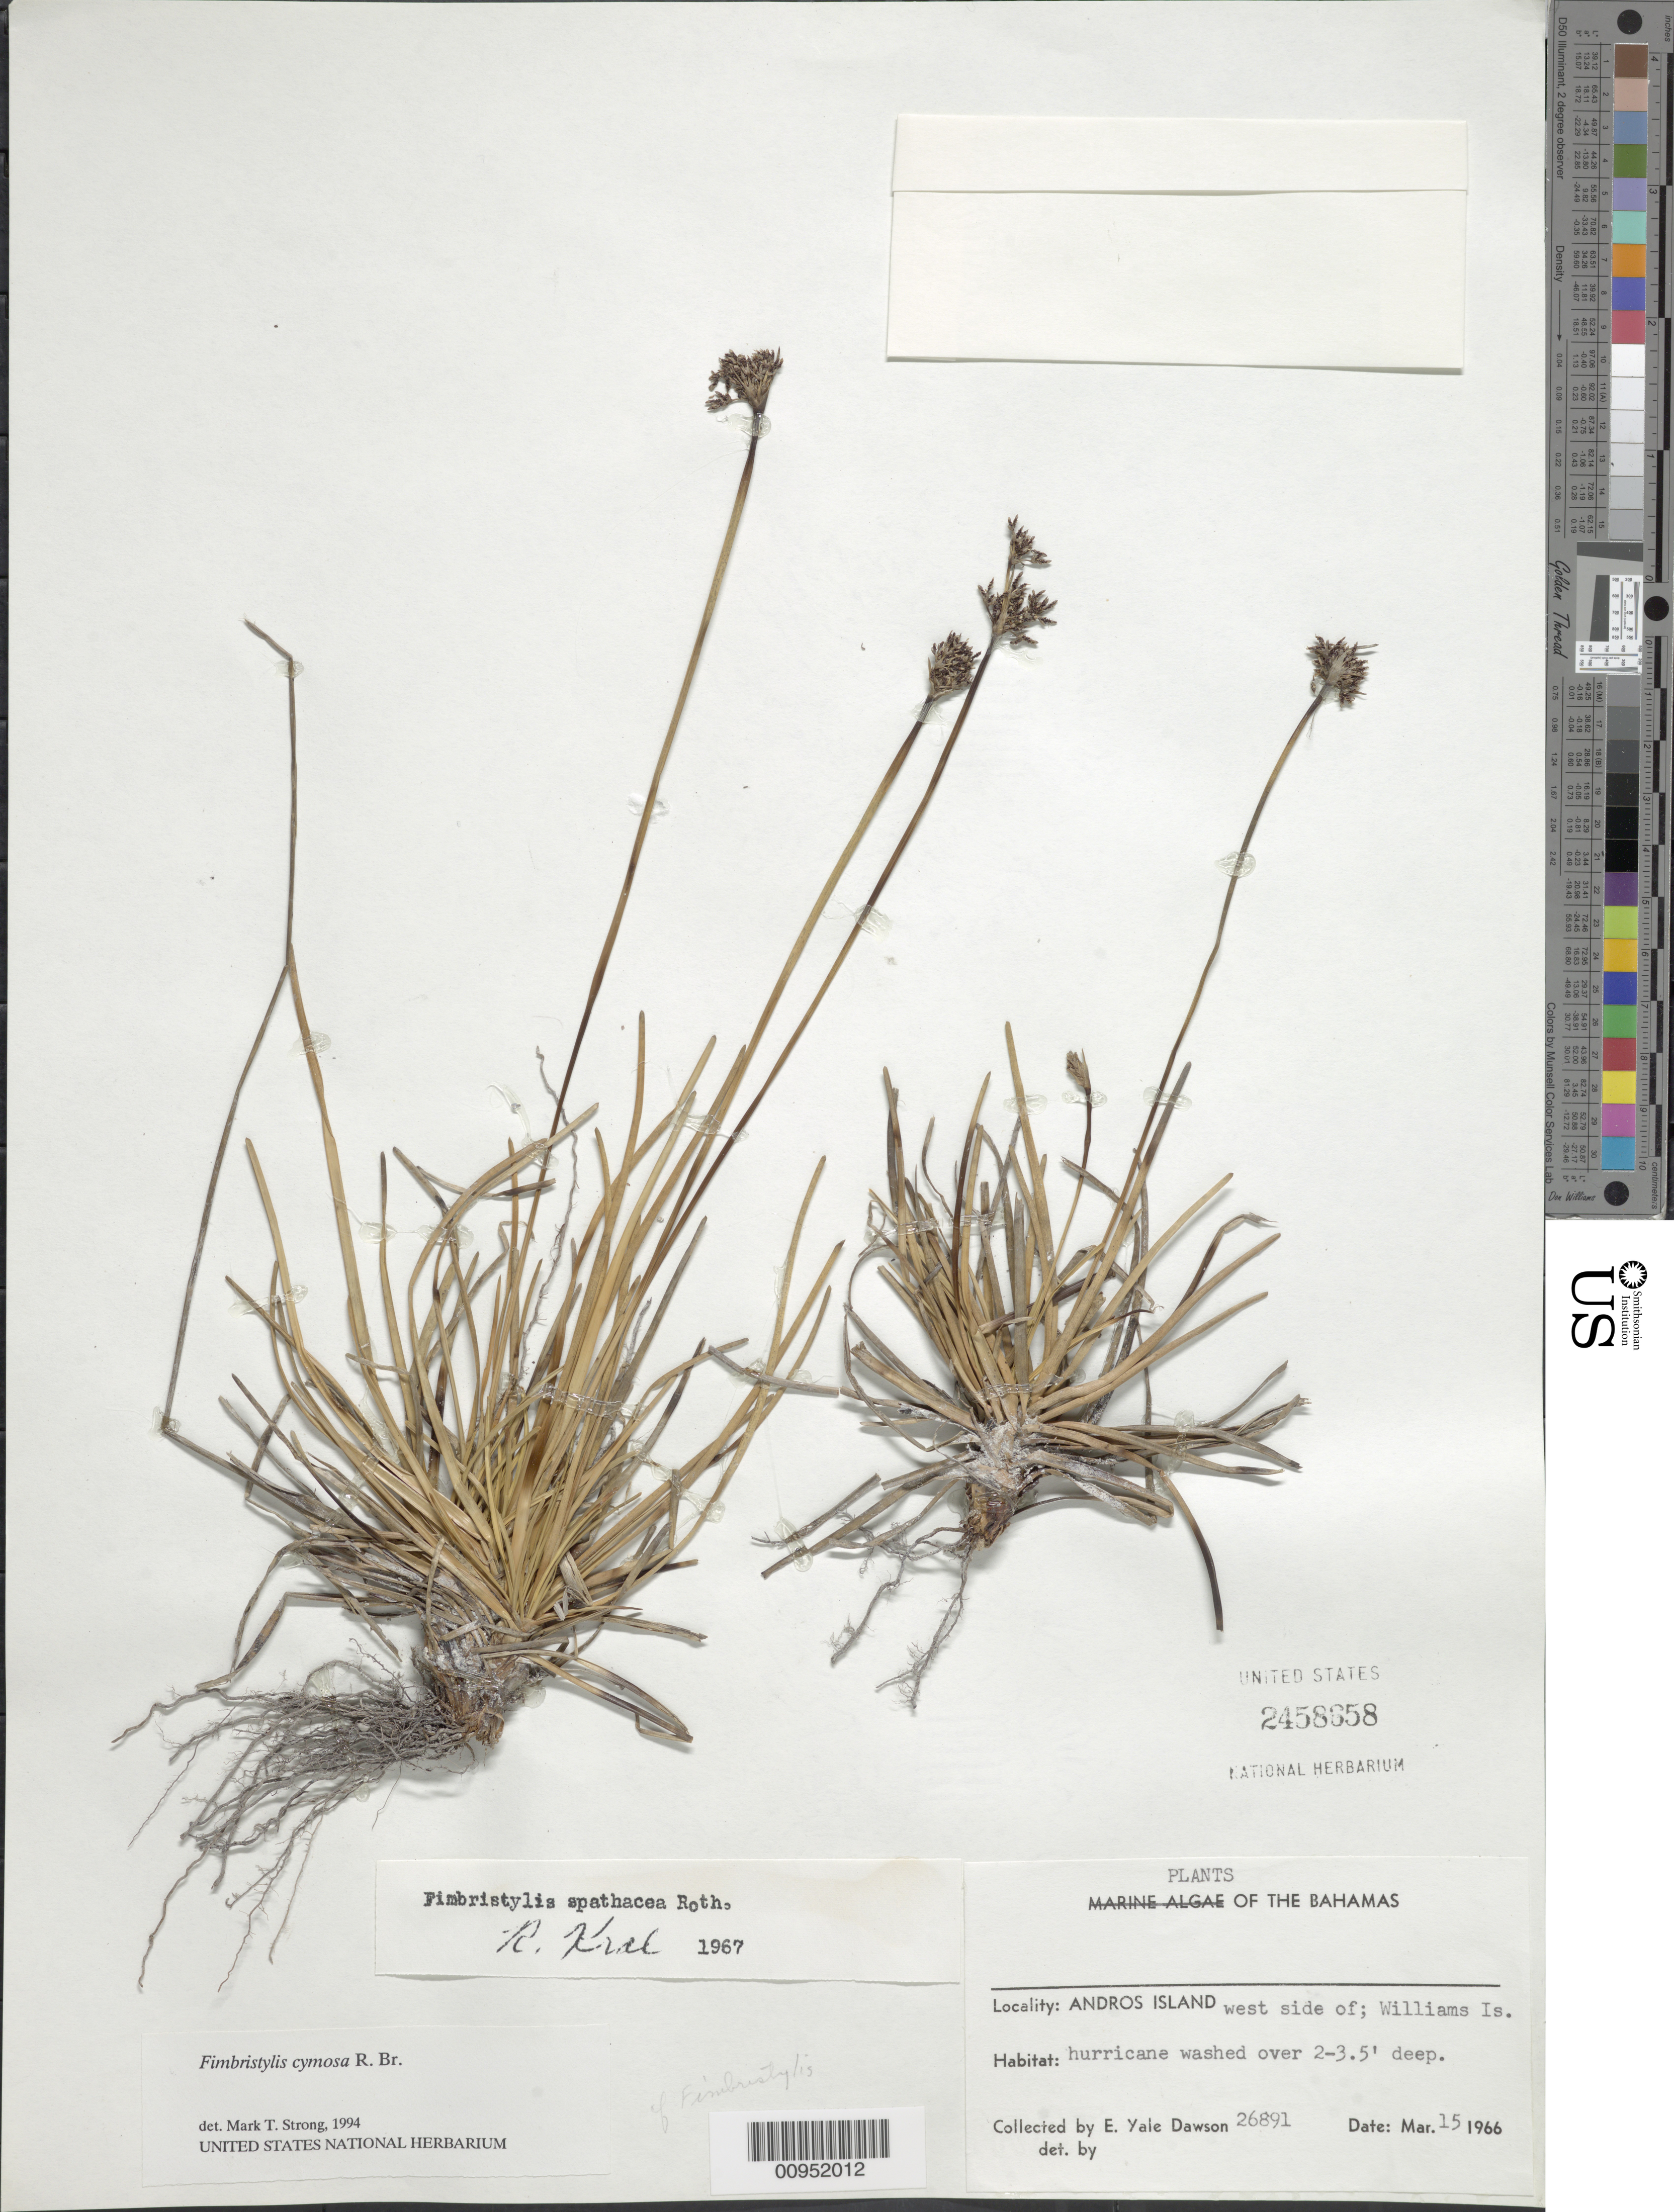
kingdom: Plantae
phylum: Tracheophyta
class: Liliopsida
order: Poales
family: Cyperaceae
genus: Fimbristylis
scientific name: Fimbristylis cymosa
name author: R. Br.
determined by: Strong, M. T., (US), Smithsonian Institution - National Museum of Natural History (UNITED STATES)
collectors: Y. Dawson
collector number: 26891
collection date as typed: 15 Mar 1966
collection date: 1966-03-15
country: Bahamas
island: Andros Island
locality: West side of Williams Island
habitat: Hurricane washed over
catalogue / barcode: US 2458658